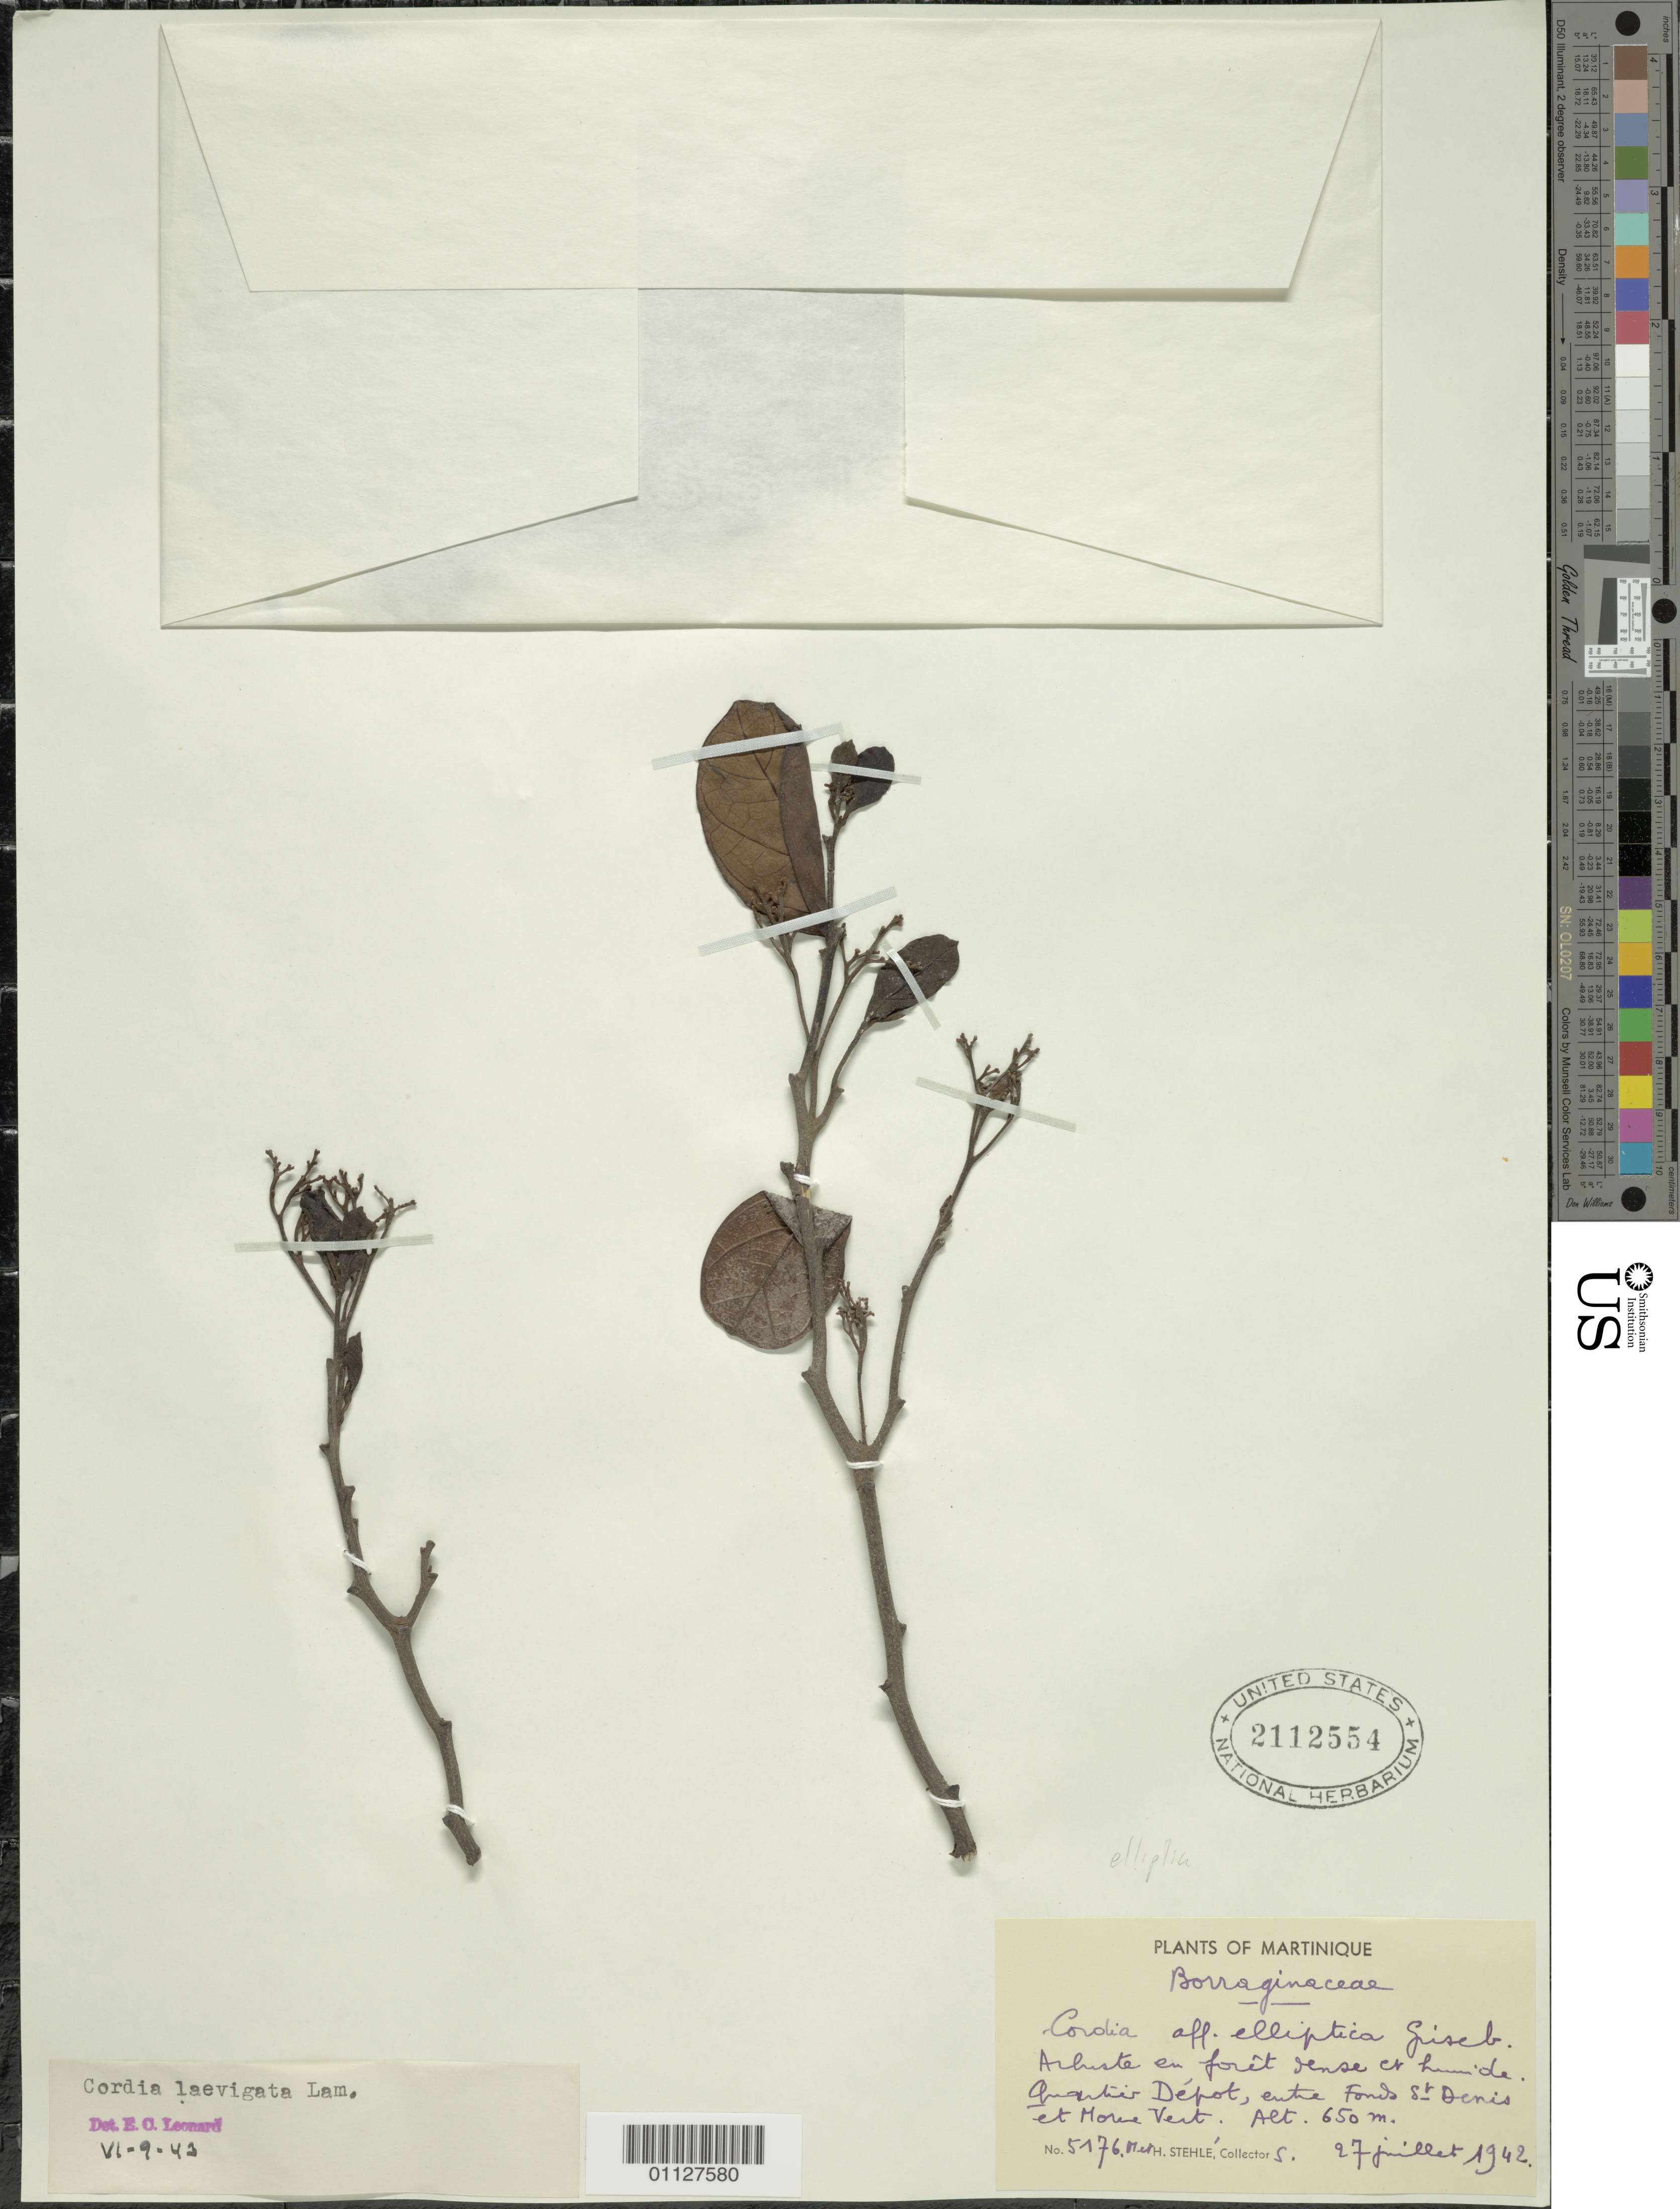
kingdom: Plantae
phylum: Tracheophyta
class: Magnoliopsida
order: Boraginales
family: Cordiaceae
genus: Cordia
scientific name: Cordia elliptica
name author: Sw.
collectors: M. Stehlé & M. Stehlé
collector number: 5176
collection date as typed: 27 Jul 1942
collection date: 1942-07-27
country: Martinique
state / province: Saint-Pierre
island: Martinique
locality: Grontier Depot entre Fonds St. Denis et Morne Vert.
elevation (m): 650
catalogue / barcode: US 2112554